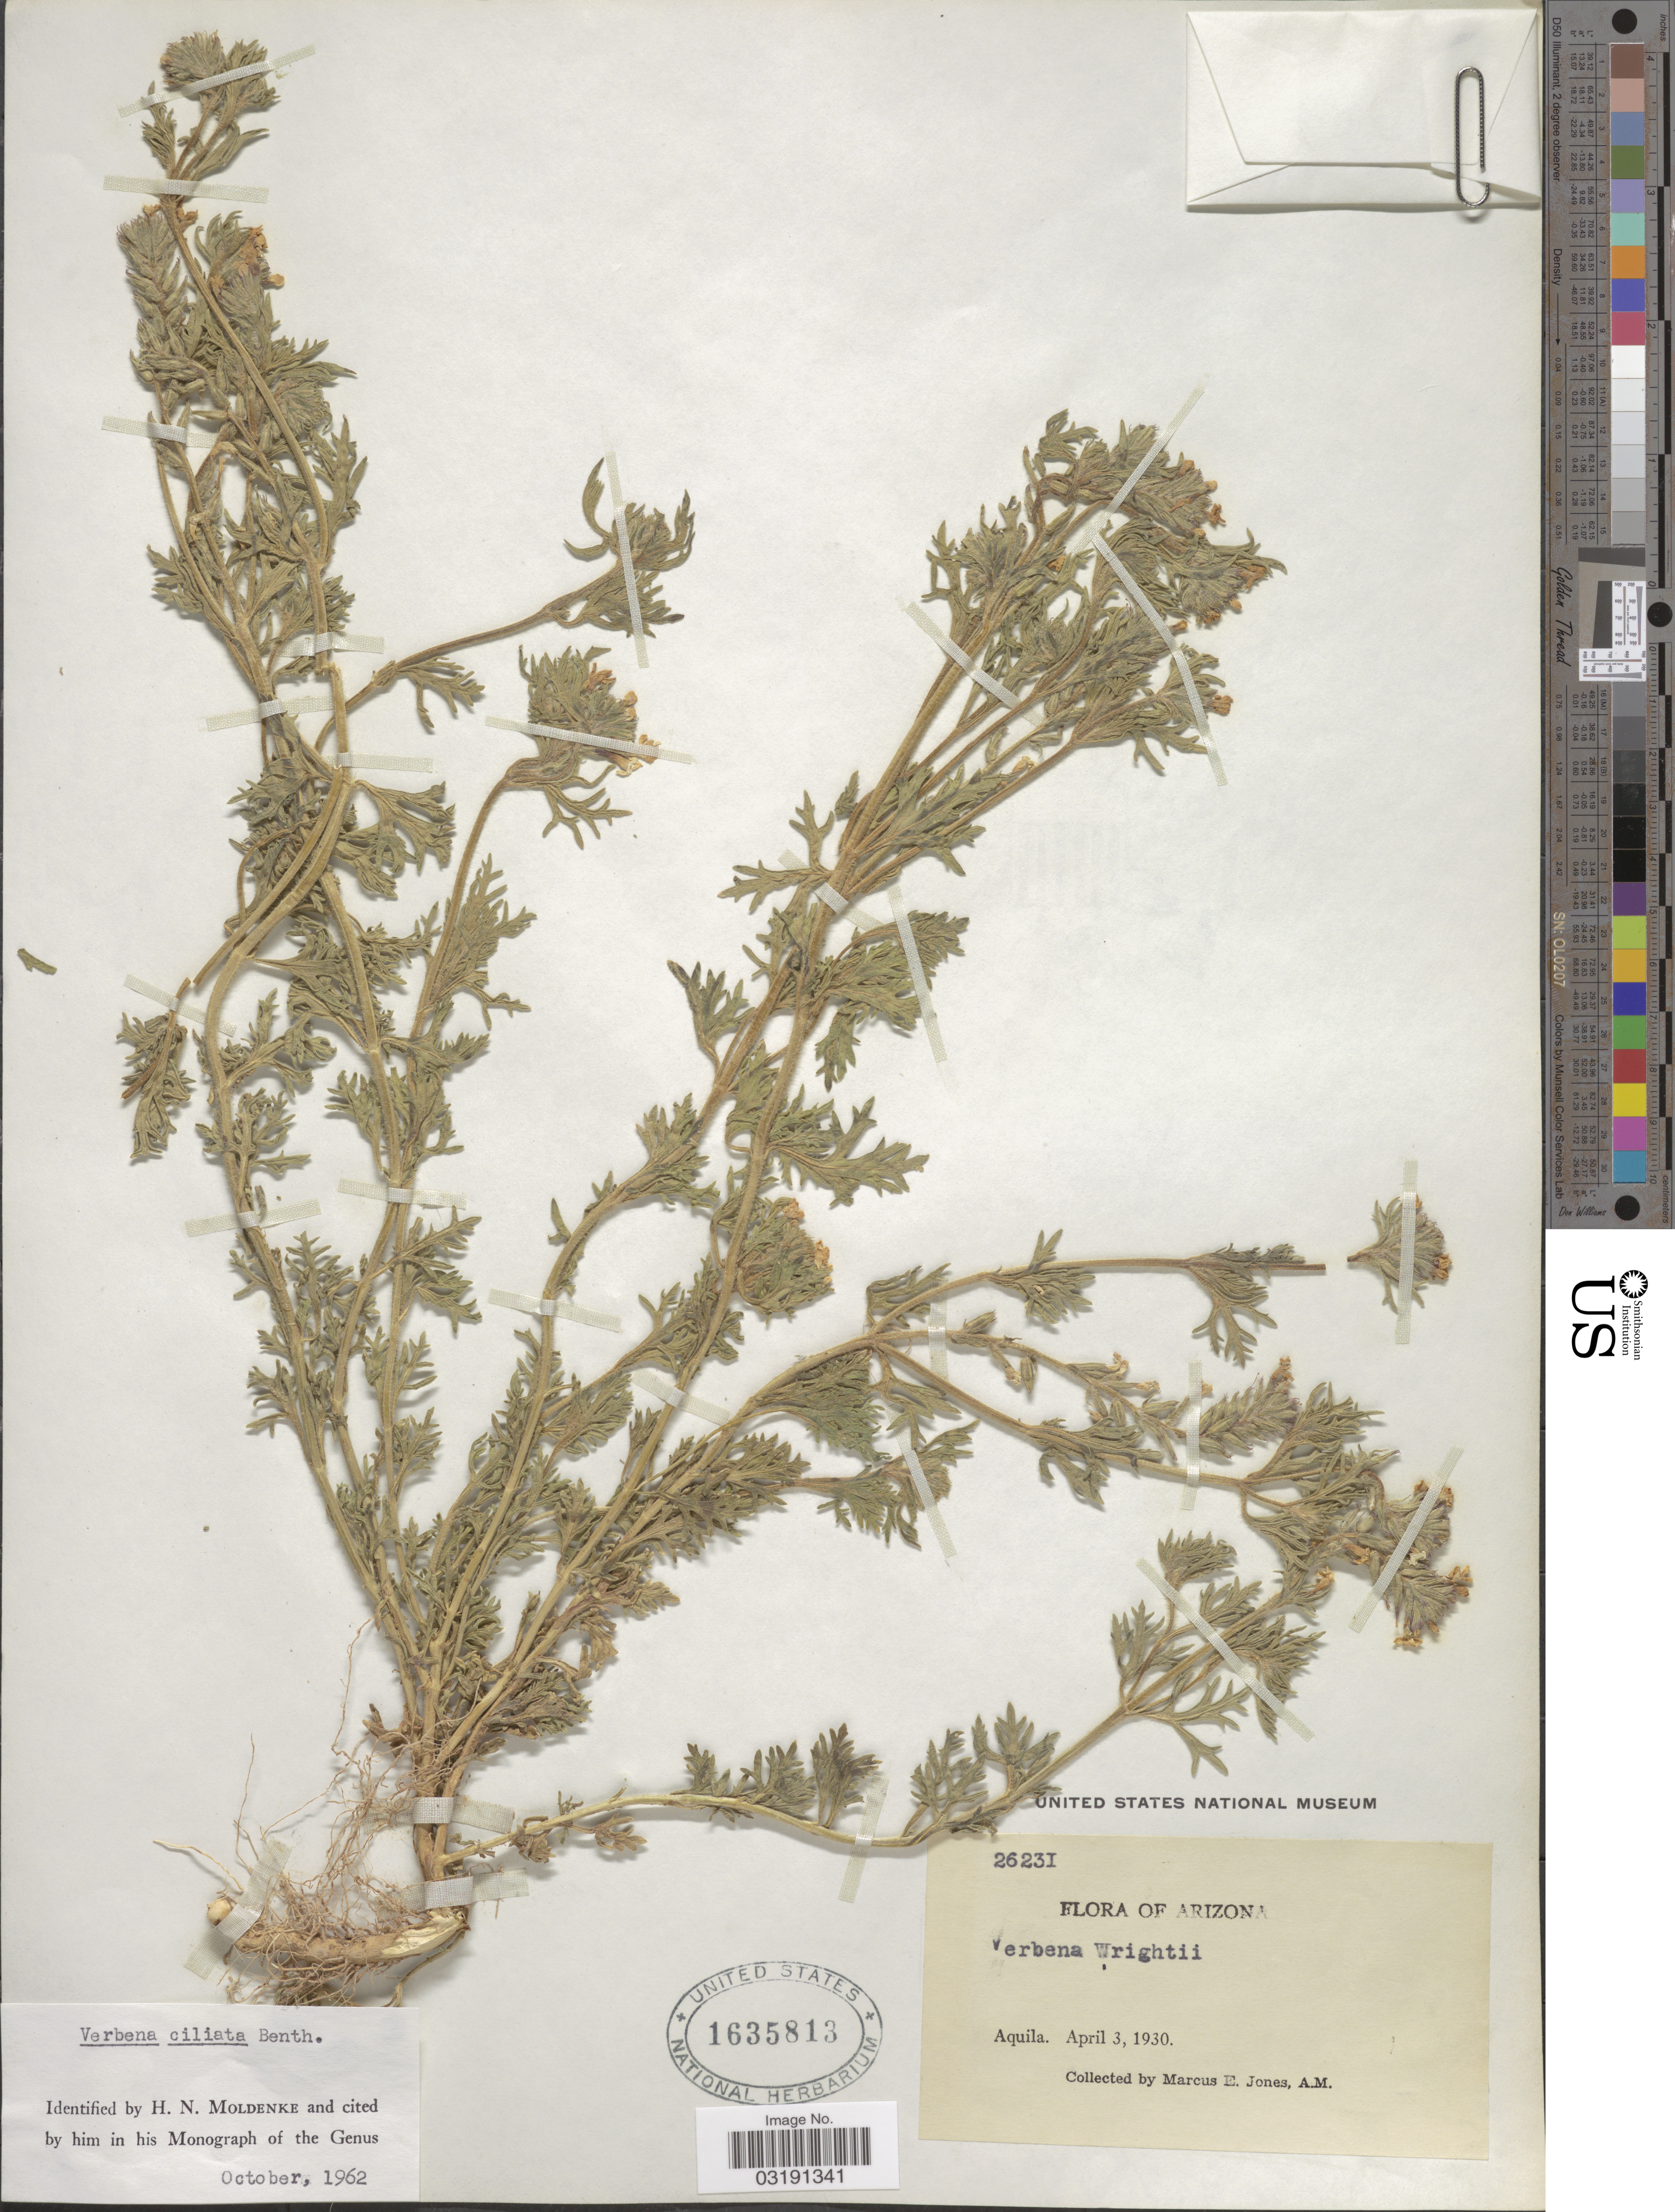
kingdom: Plantae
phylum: Tracheophyta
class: Magnoliopsida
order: Lamiales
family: Verbenaceae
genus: Verbena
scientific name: Verbena ciliata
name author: Benth.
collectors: M. E. Jones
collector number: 26231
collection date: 1930-04-03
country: United States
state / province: Arizona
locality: Aquila.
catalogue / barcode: US 1635813